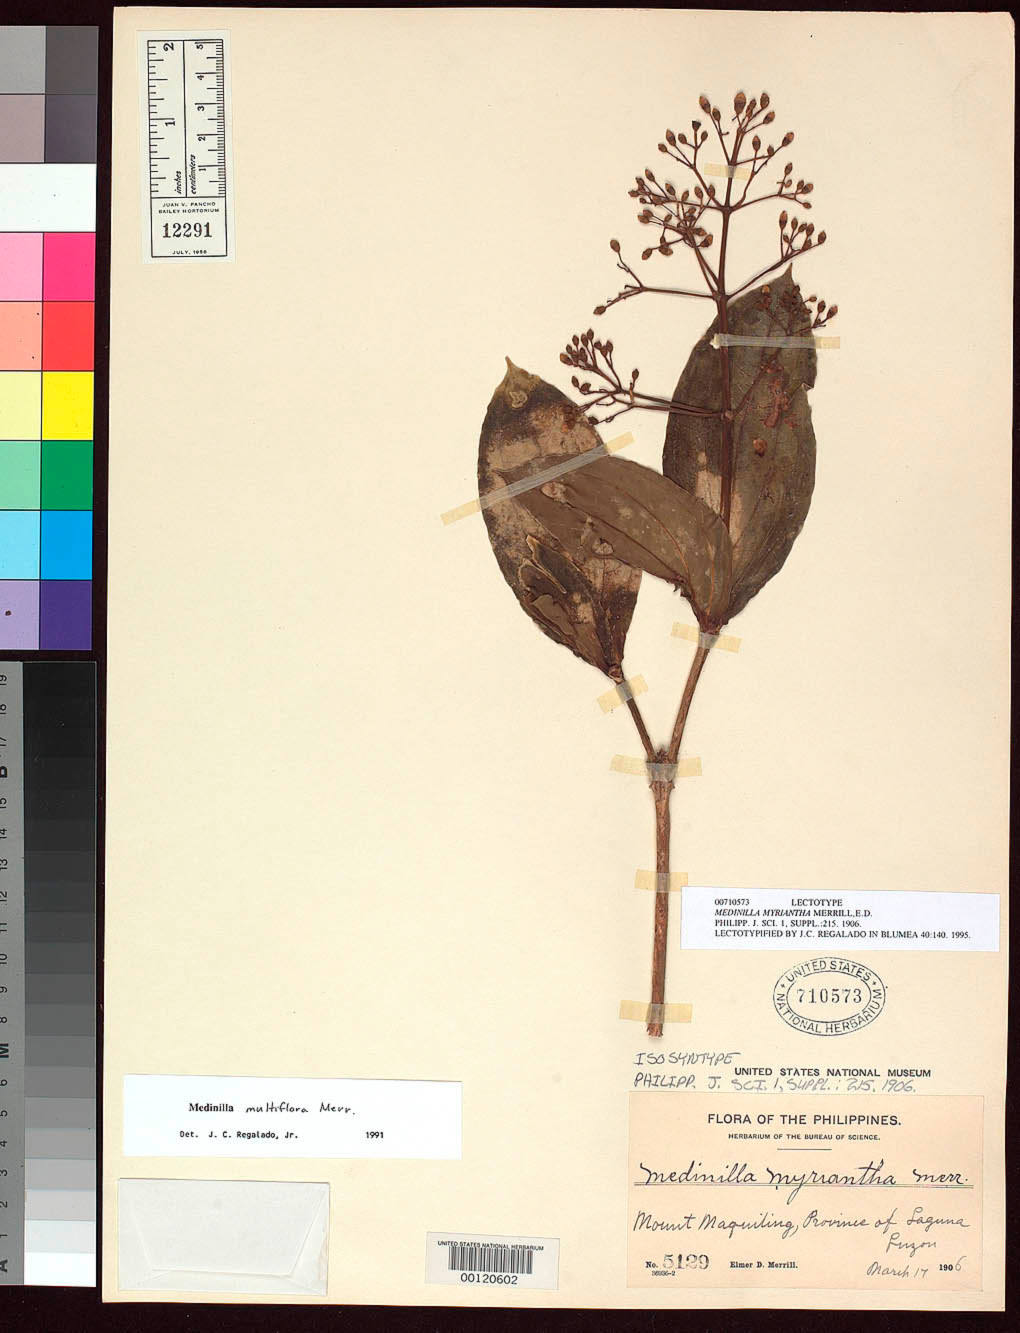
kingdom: Plantae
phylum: Tracheophyta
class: Magnoliopsida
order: Myrtales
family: Melastomataceae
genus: Medinilla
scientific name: Medinilla myriantha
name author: Merr.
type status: Lectotype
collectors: E. D. Merrill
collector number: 5129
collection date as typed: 17 Mar 1906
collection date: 1906-03-17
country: Philippines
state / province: Calabarzon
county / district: Laguna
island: Luzon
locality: Mt. Maquiling.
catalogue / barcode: US 710573